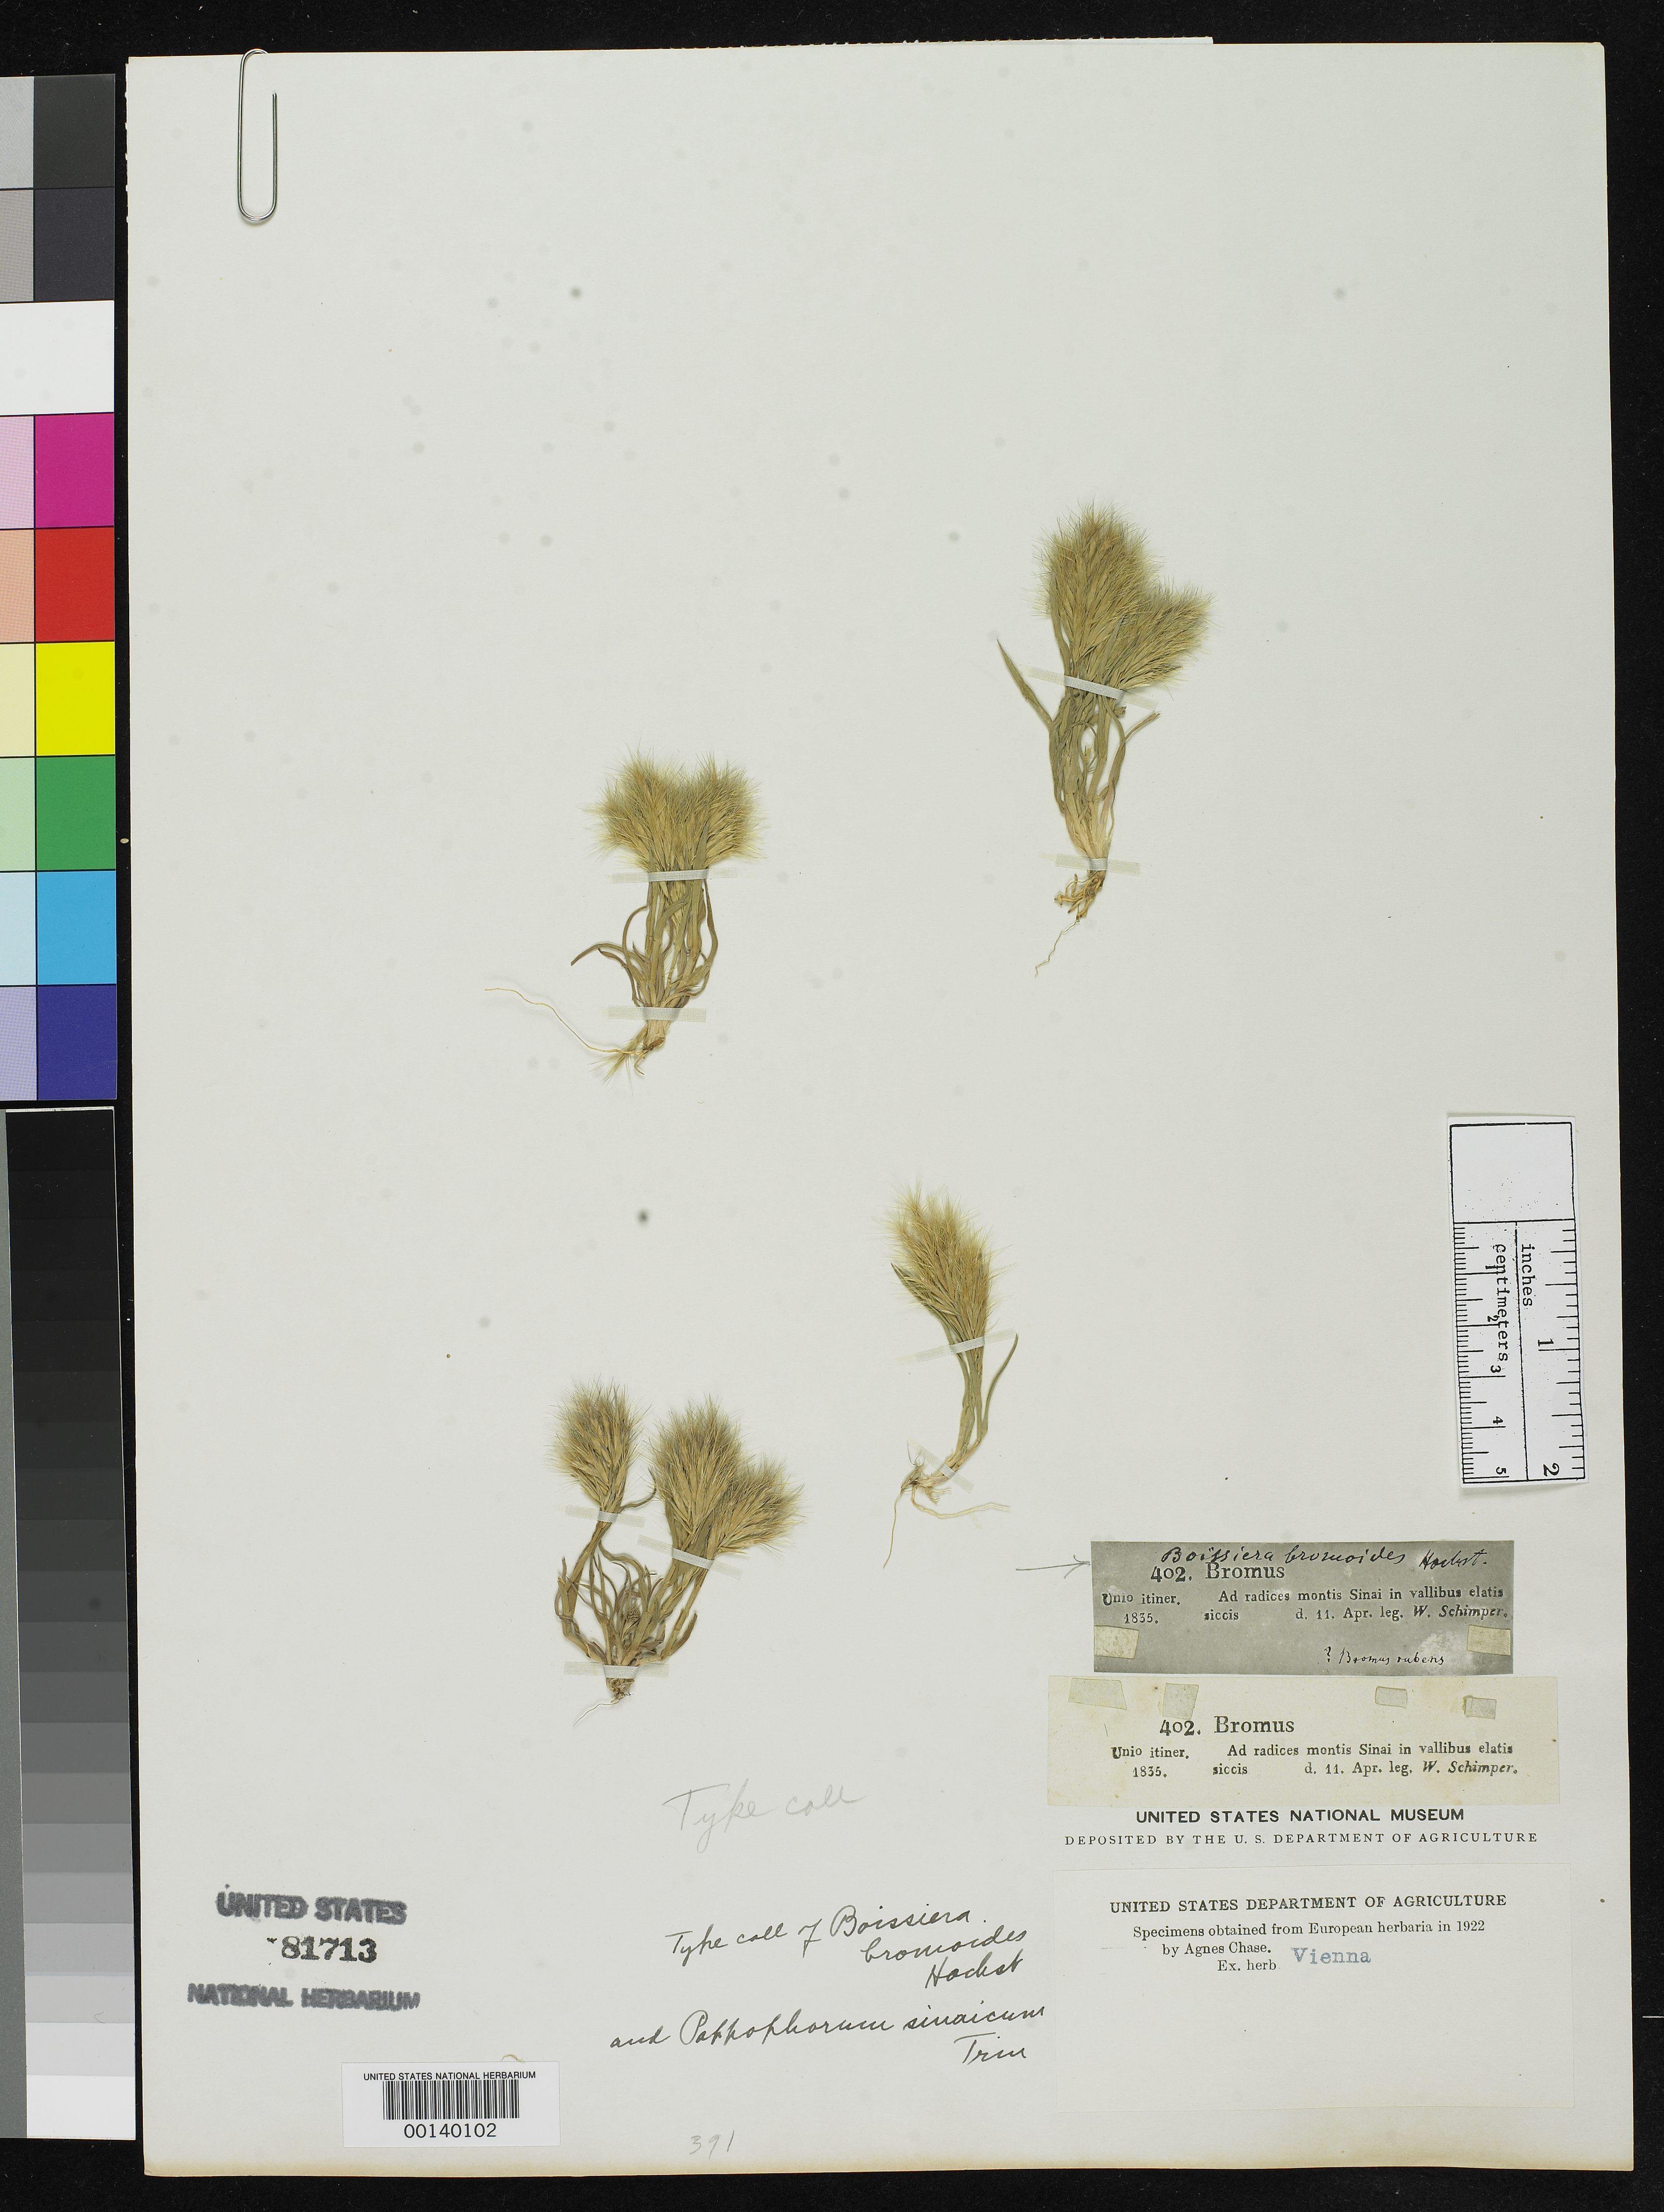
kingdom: Plantae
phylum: Tracheophyta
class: Liliopsida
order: Poales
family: Poaceae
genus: Pappophorum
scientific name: Pappophorum sinaicum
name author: Trin.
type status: Isotype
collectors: W. Schimper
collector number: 402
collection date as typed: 11 Apr 1835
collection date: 1835-04-11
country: Egypt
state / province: Janub Sina' / Shamal Sina'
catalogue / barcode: US 81713